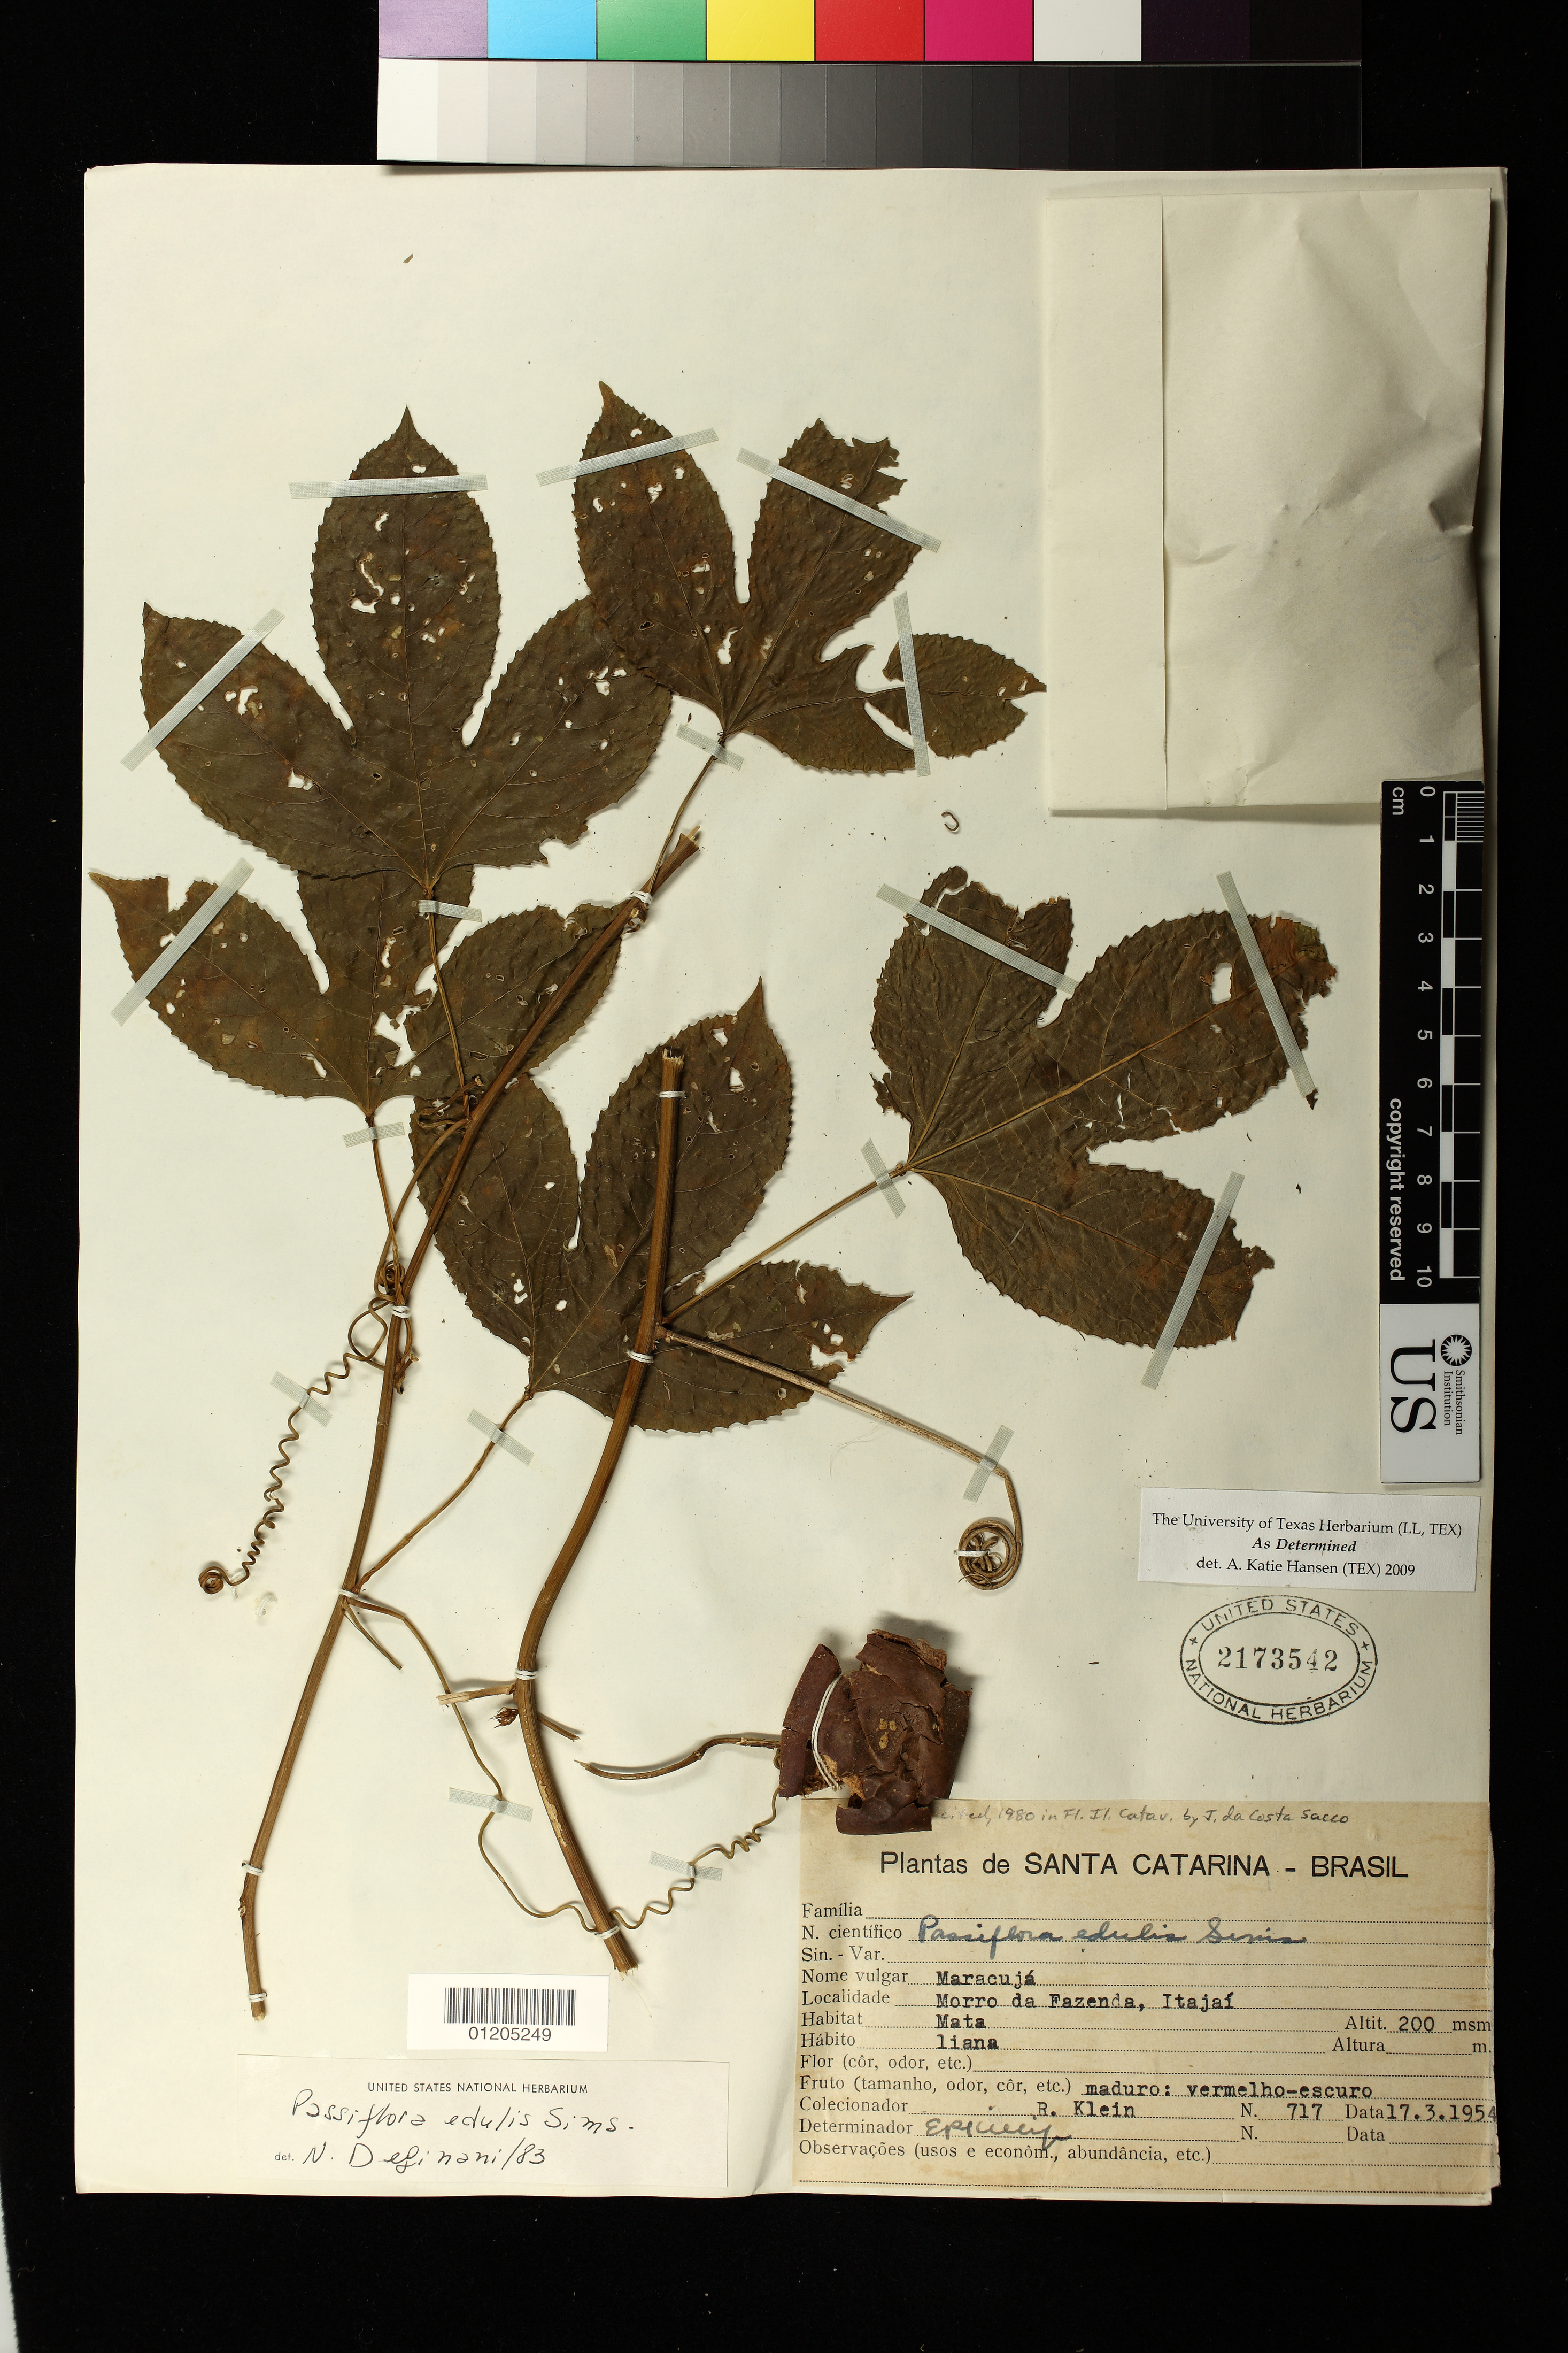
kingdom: Plantae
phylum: Tracheophyta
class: Magnoliopsida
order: Malpighiales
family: Passifloraceae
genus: Passiflora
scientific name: Passiflora edulis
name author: Sims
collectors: R. Klein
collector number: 717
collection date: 1954-03-17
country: Brazil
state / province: Santa Catarina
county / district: Itajai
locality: Morro da Fazenda, Itajai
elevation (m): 200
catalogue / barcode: US 2173542